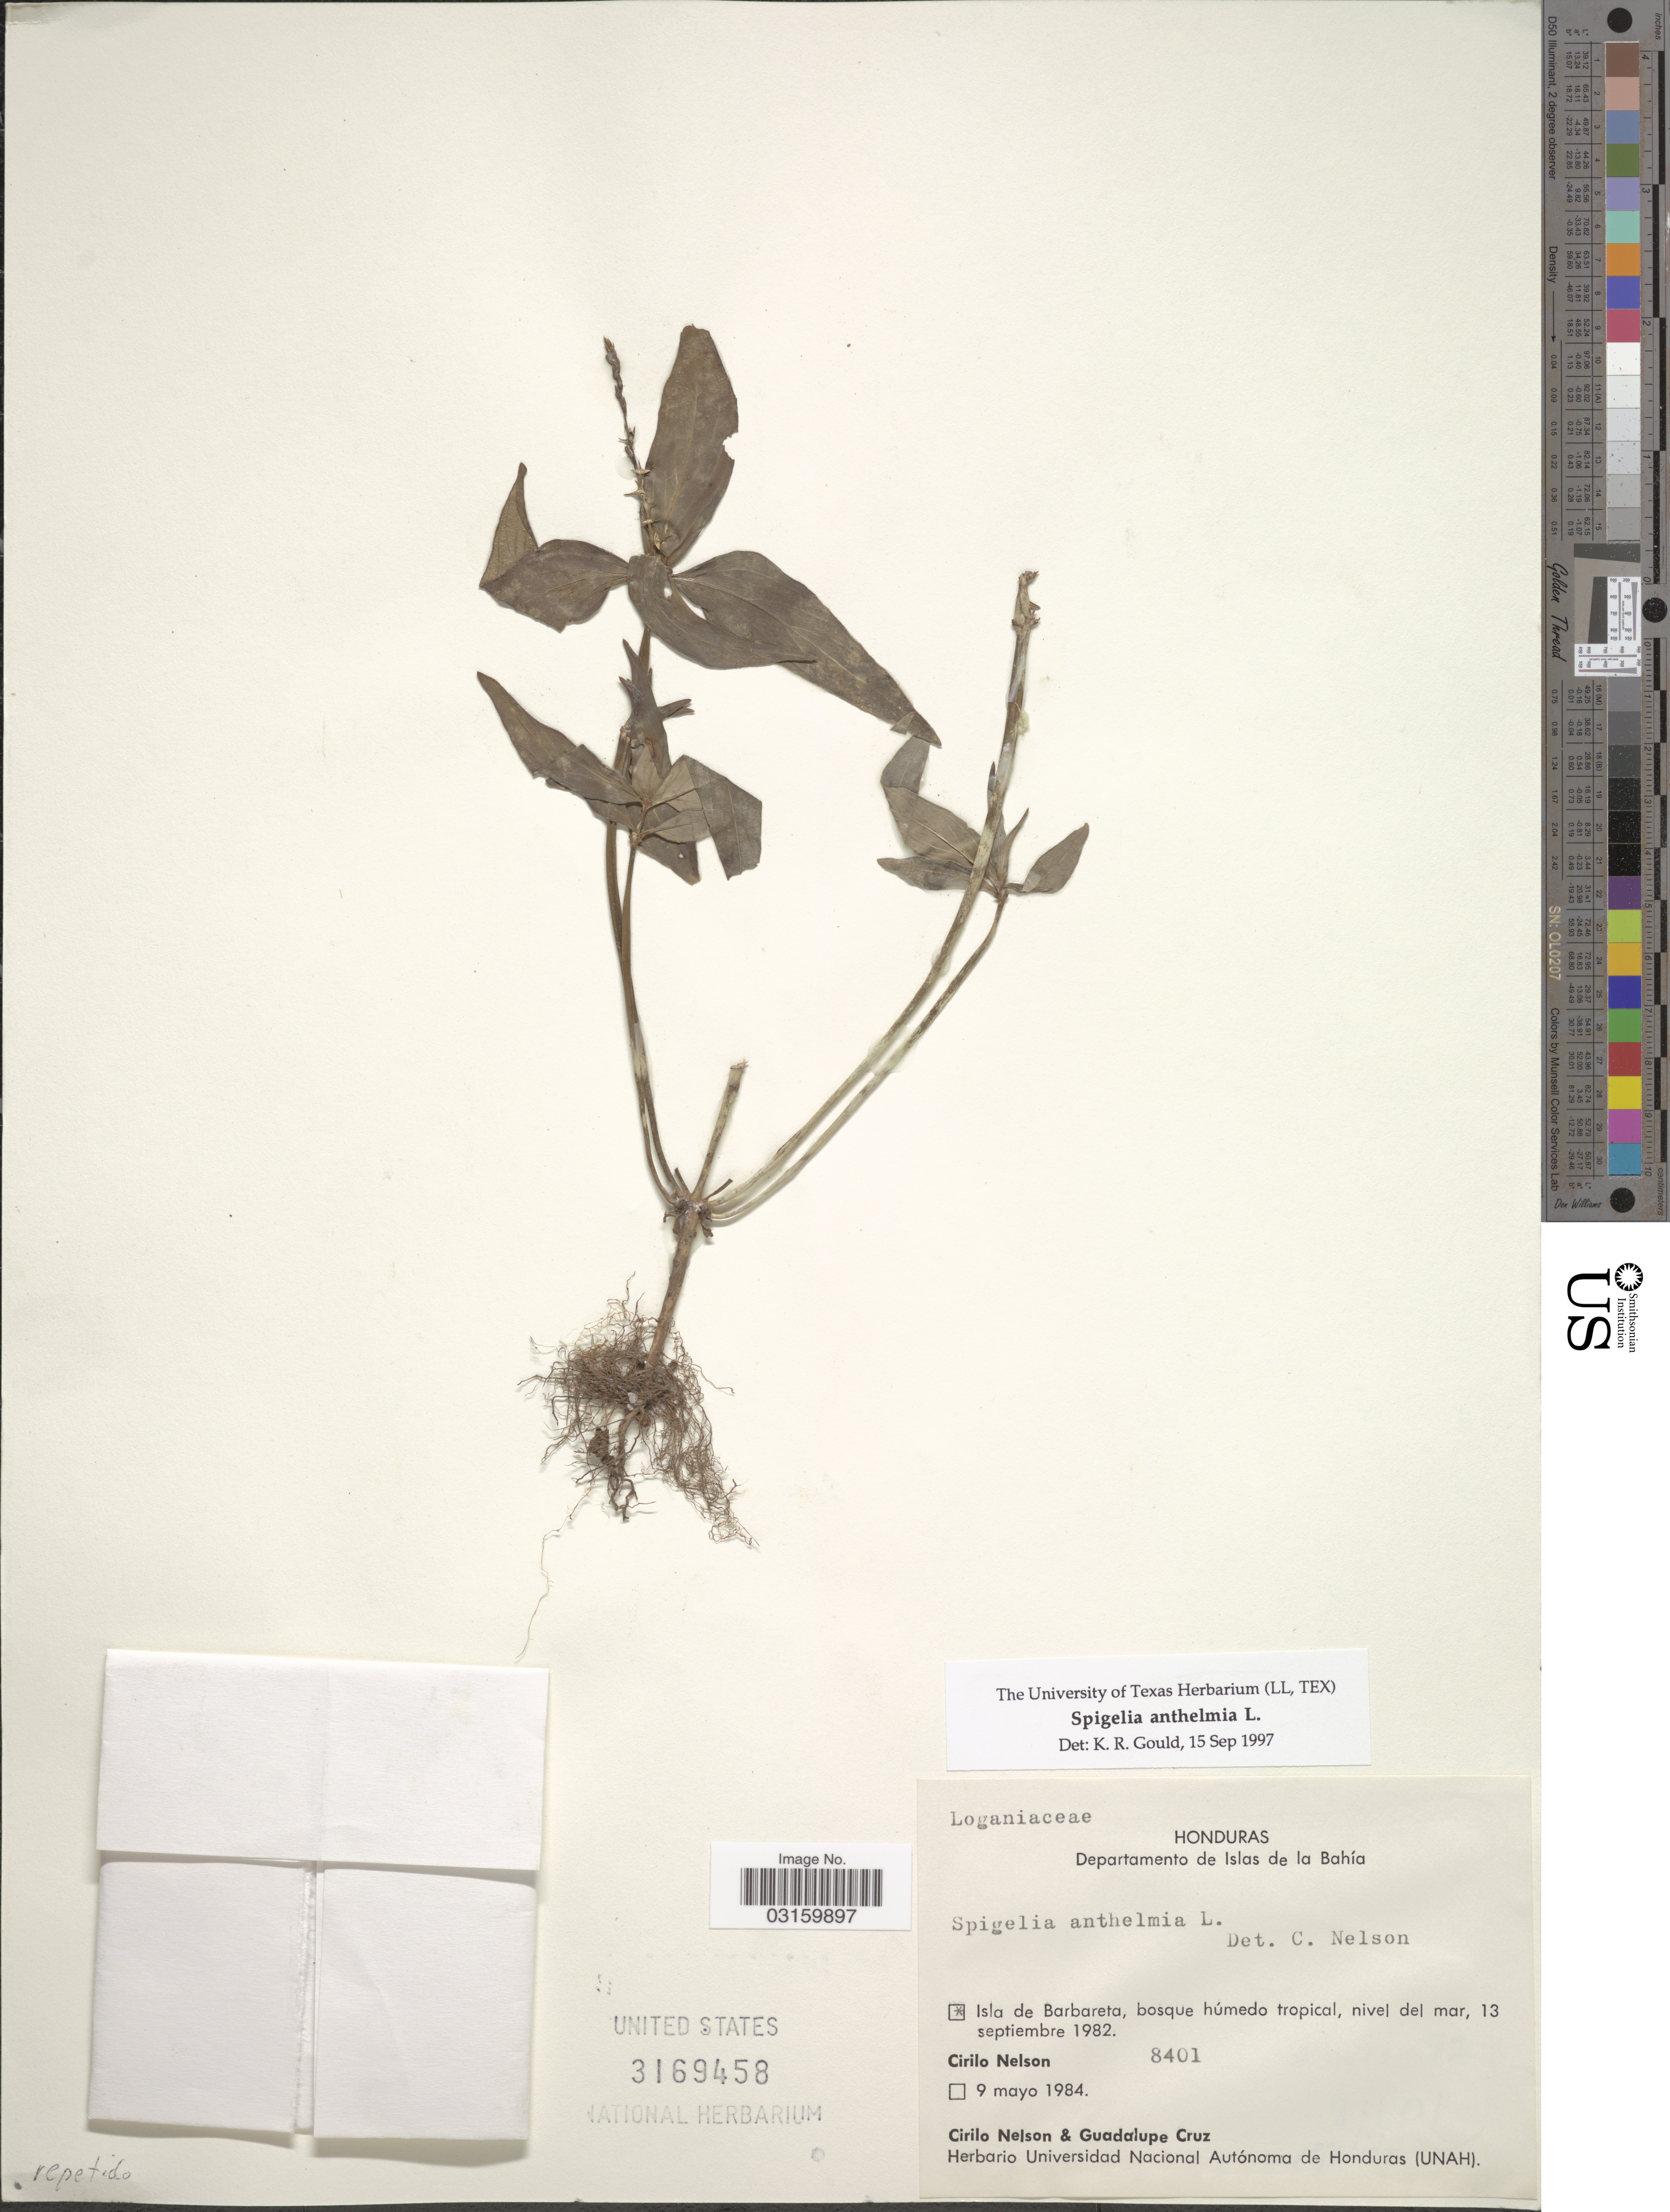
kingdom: Plantae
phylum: Tracheophyta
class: Magnoliopsida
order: Gentianales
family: Loganiaceae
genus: Spigelia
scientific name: Spigelia anthelmia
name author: L.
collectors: C. Nelson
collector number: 8401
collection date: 1982-09-13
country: Honduras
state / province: Islas de la Bahía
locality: Departamento de Islas de la Bahía, Isla de Barbareta, bosque húmedo tropical.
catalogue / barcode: US 3169458